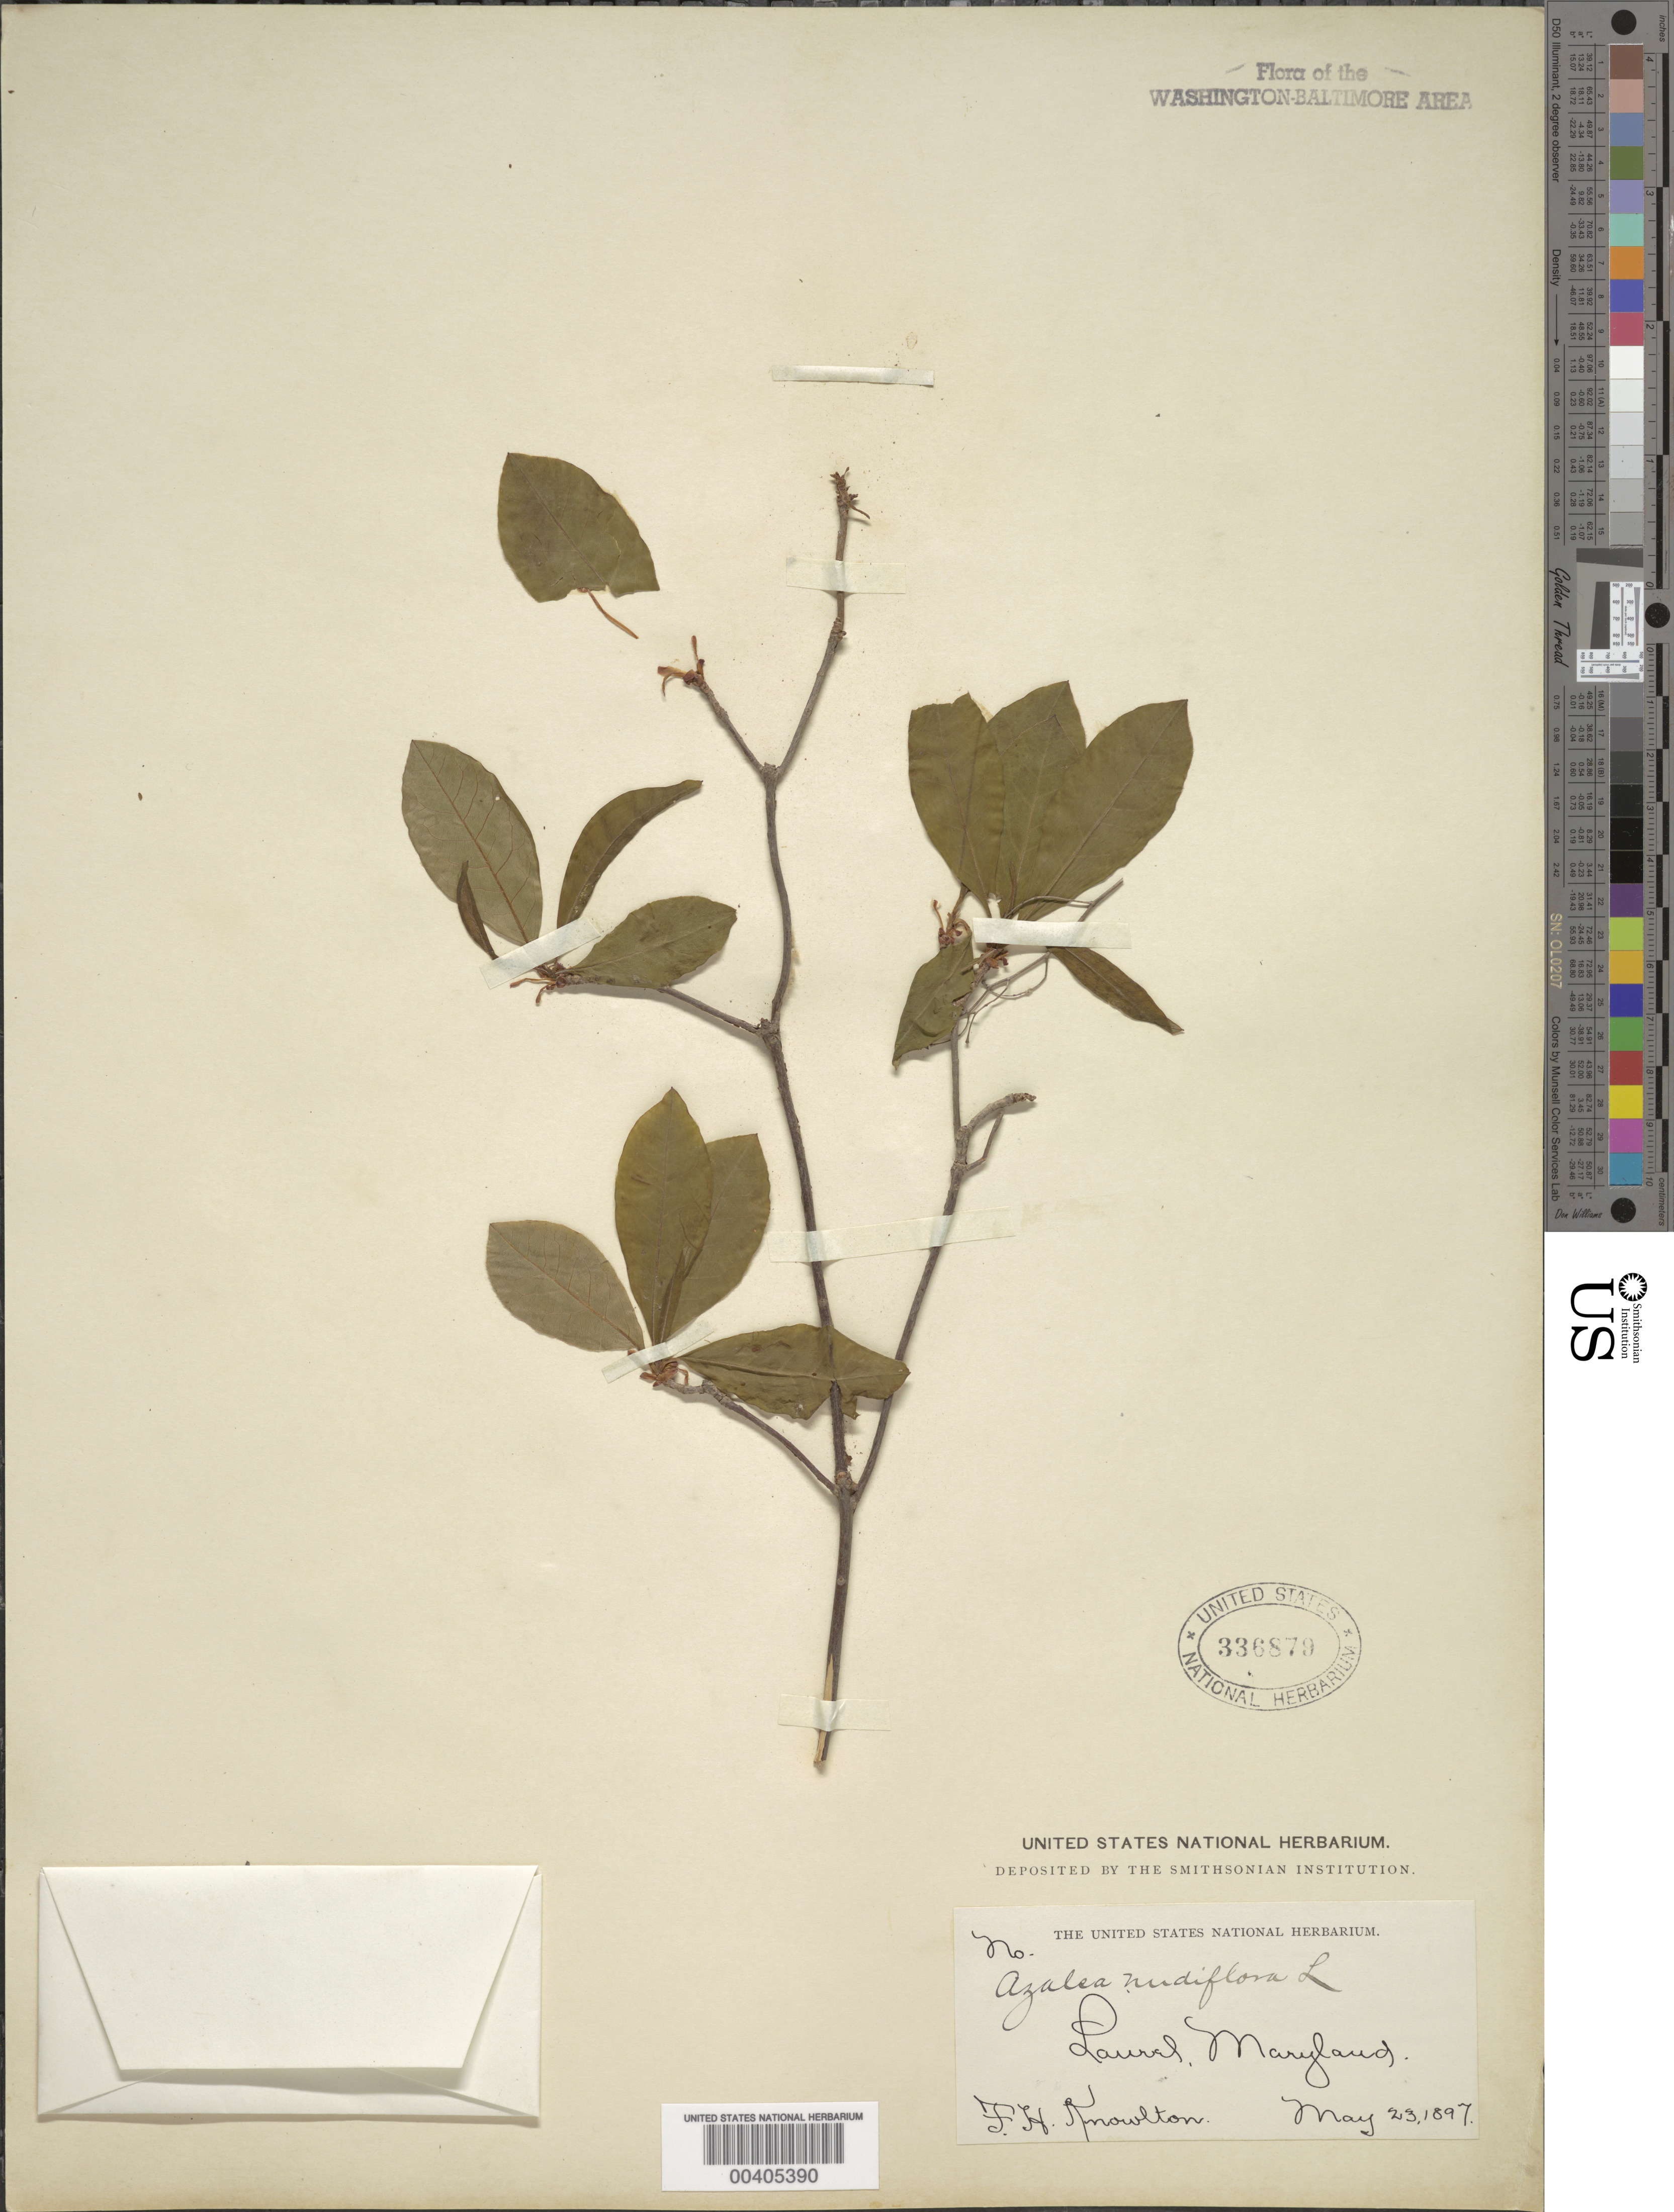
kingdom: Plantae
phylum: Tracheophyta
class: Magnoliopsida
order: Ericales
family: Ericaceae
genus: Rhododendron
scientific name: Rhododendron periclymenoides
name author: (Michx.) Shinners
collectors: F. H. Knowlton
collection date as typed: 23 May 1897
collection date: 1897-05-23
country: United States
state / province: Maryland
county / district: Prince George's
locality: Laurel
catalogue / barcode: US 336879